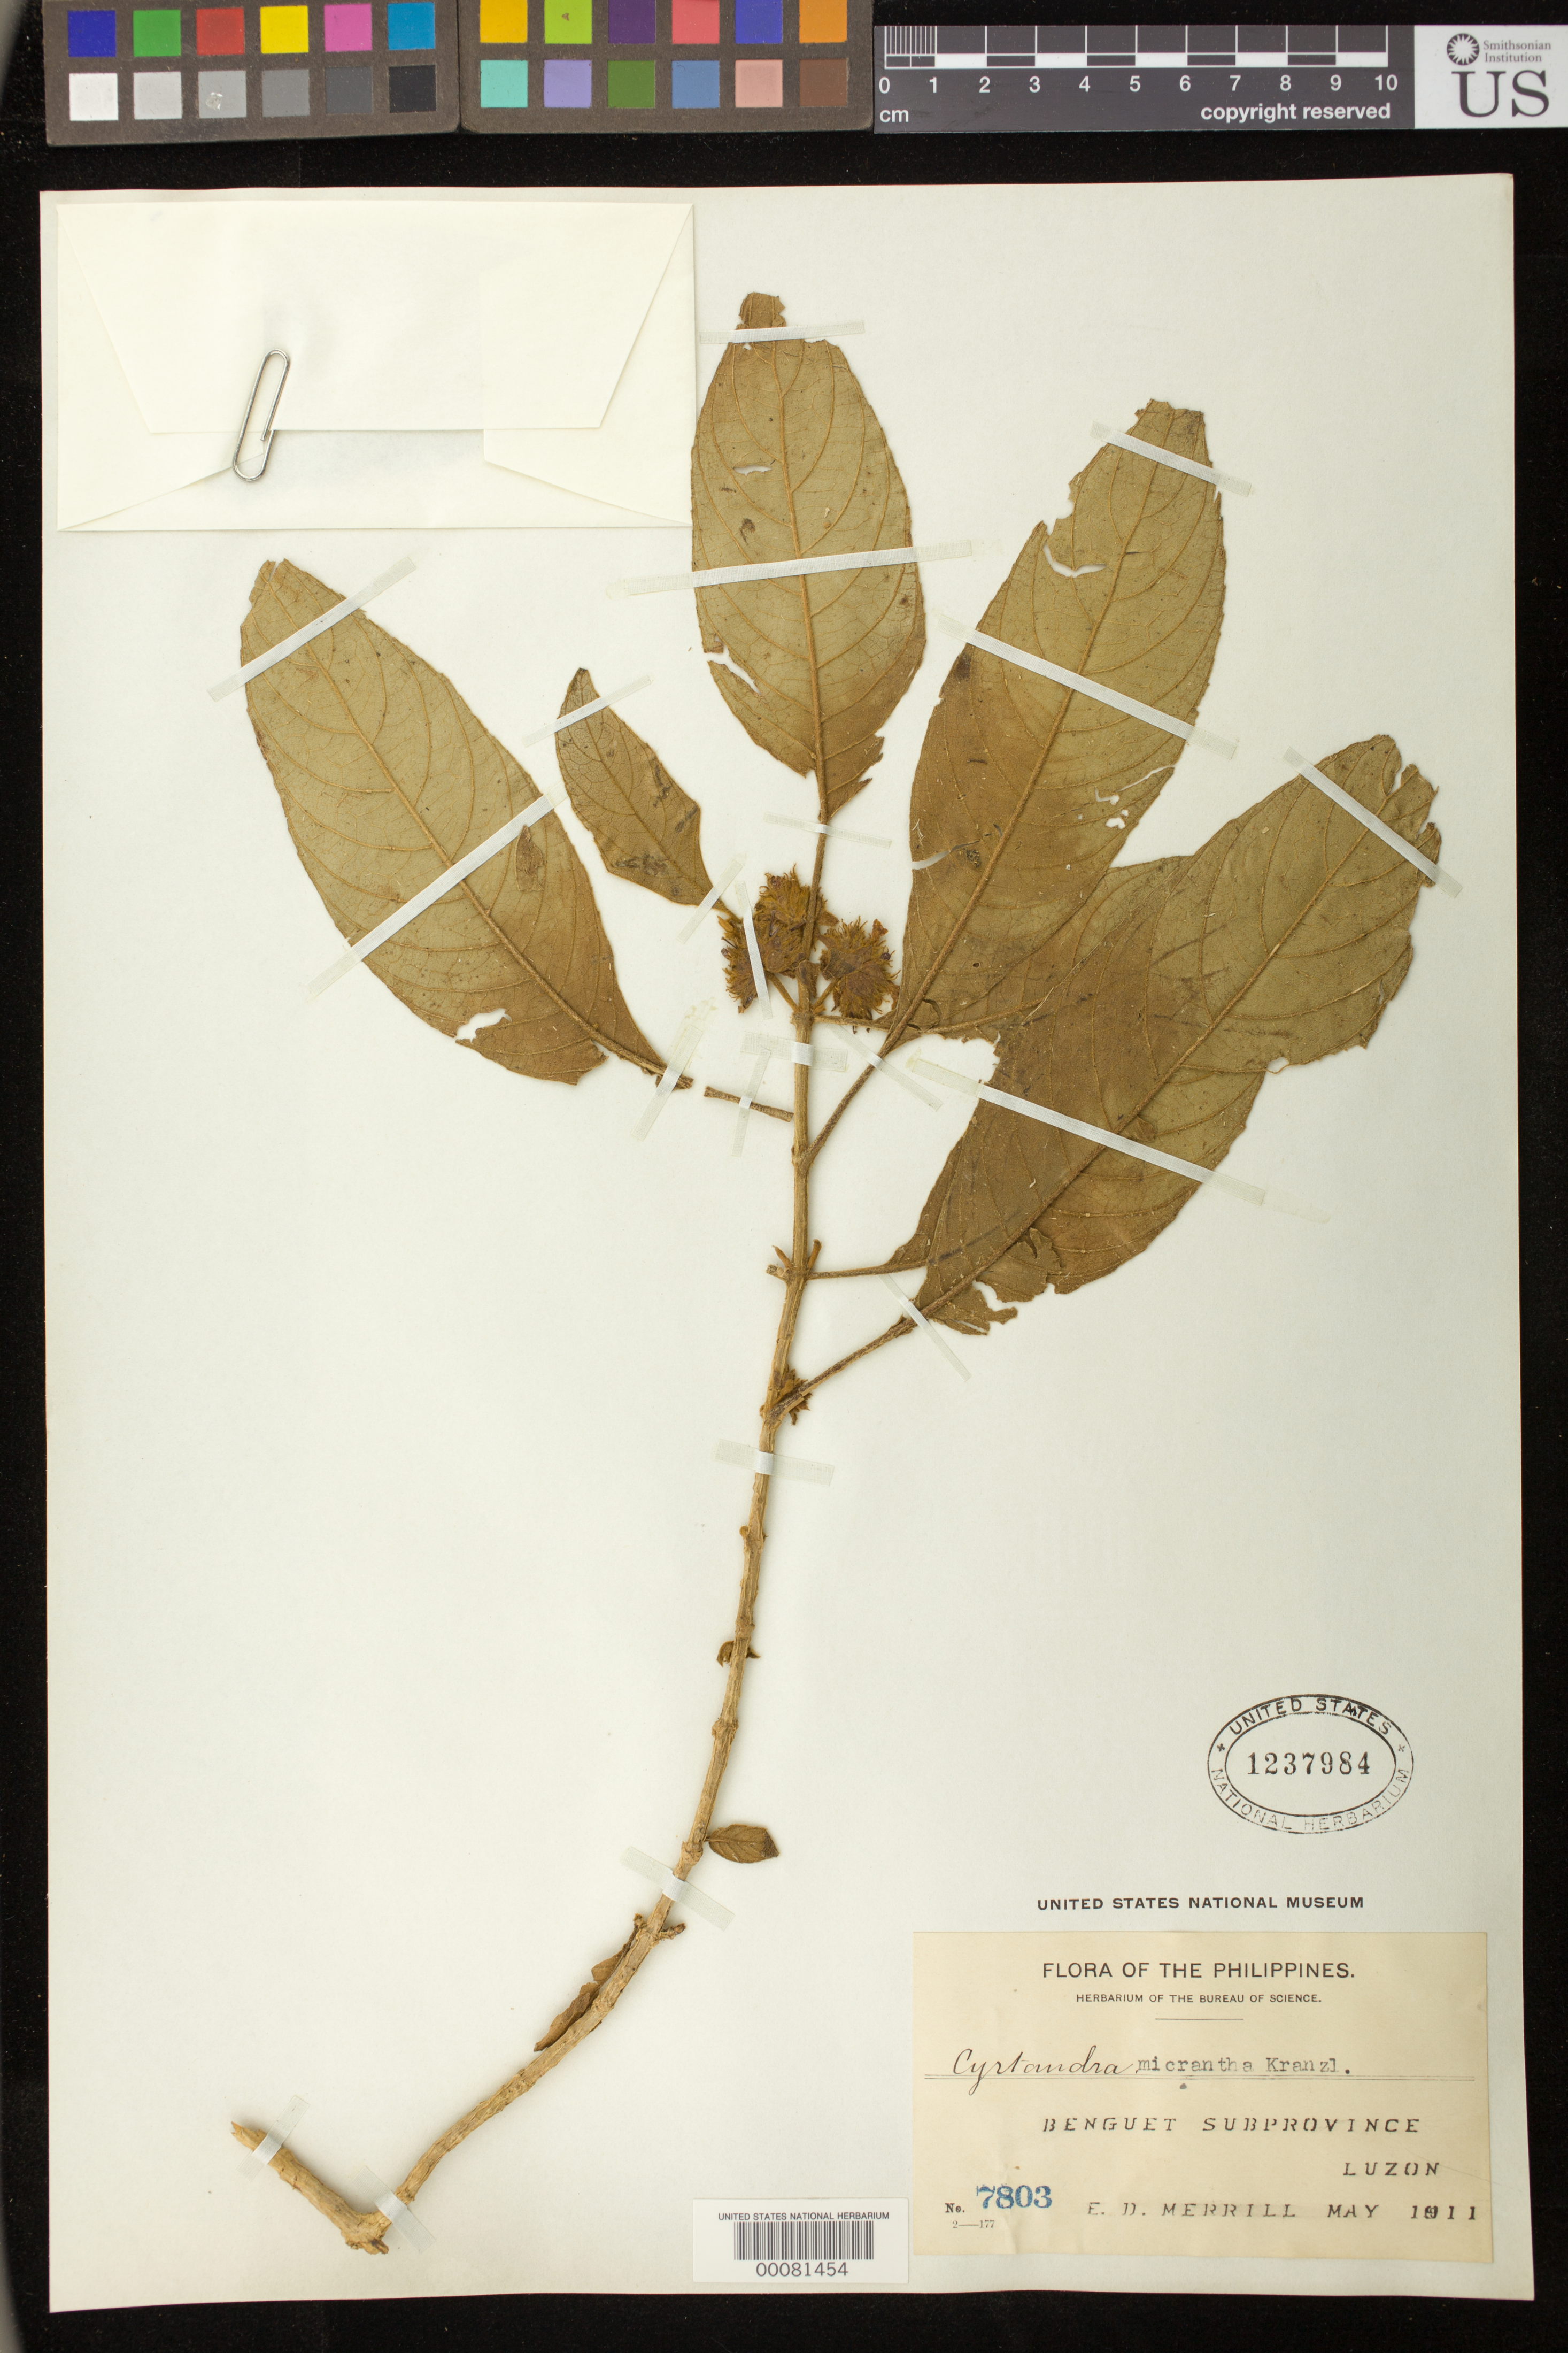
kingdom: Plantae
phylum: Tracheophyta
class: Magnoliopsida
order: Lamiales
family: Gesneriaceae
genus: Cyrtandra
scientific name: Cyrtandra micrantha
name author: Kraenzl.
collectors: E. D. Merrill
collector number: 7803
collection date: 1911-05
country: Philippines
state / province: Cordillera (Administrative Region)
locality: Benguet Subprovince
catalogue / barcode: US 1237984